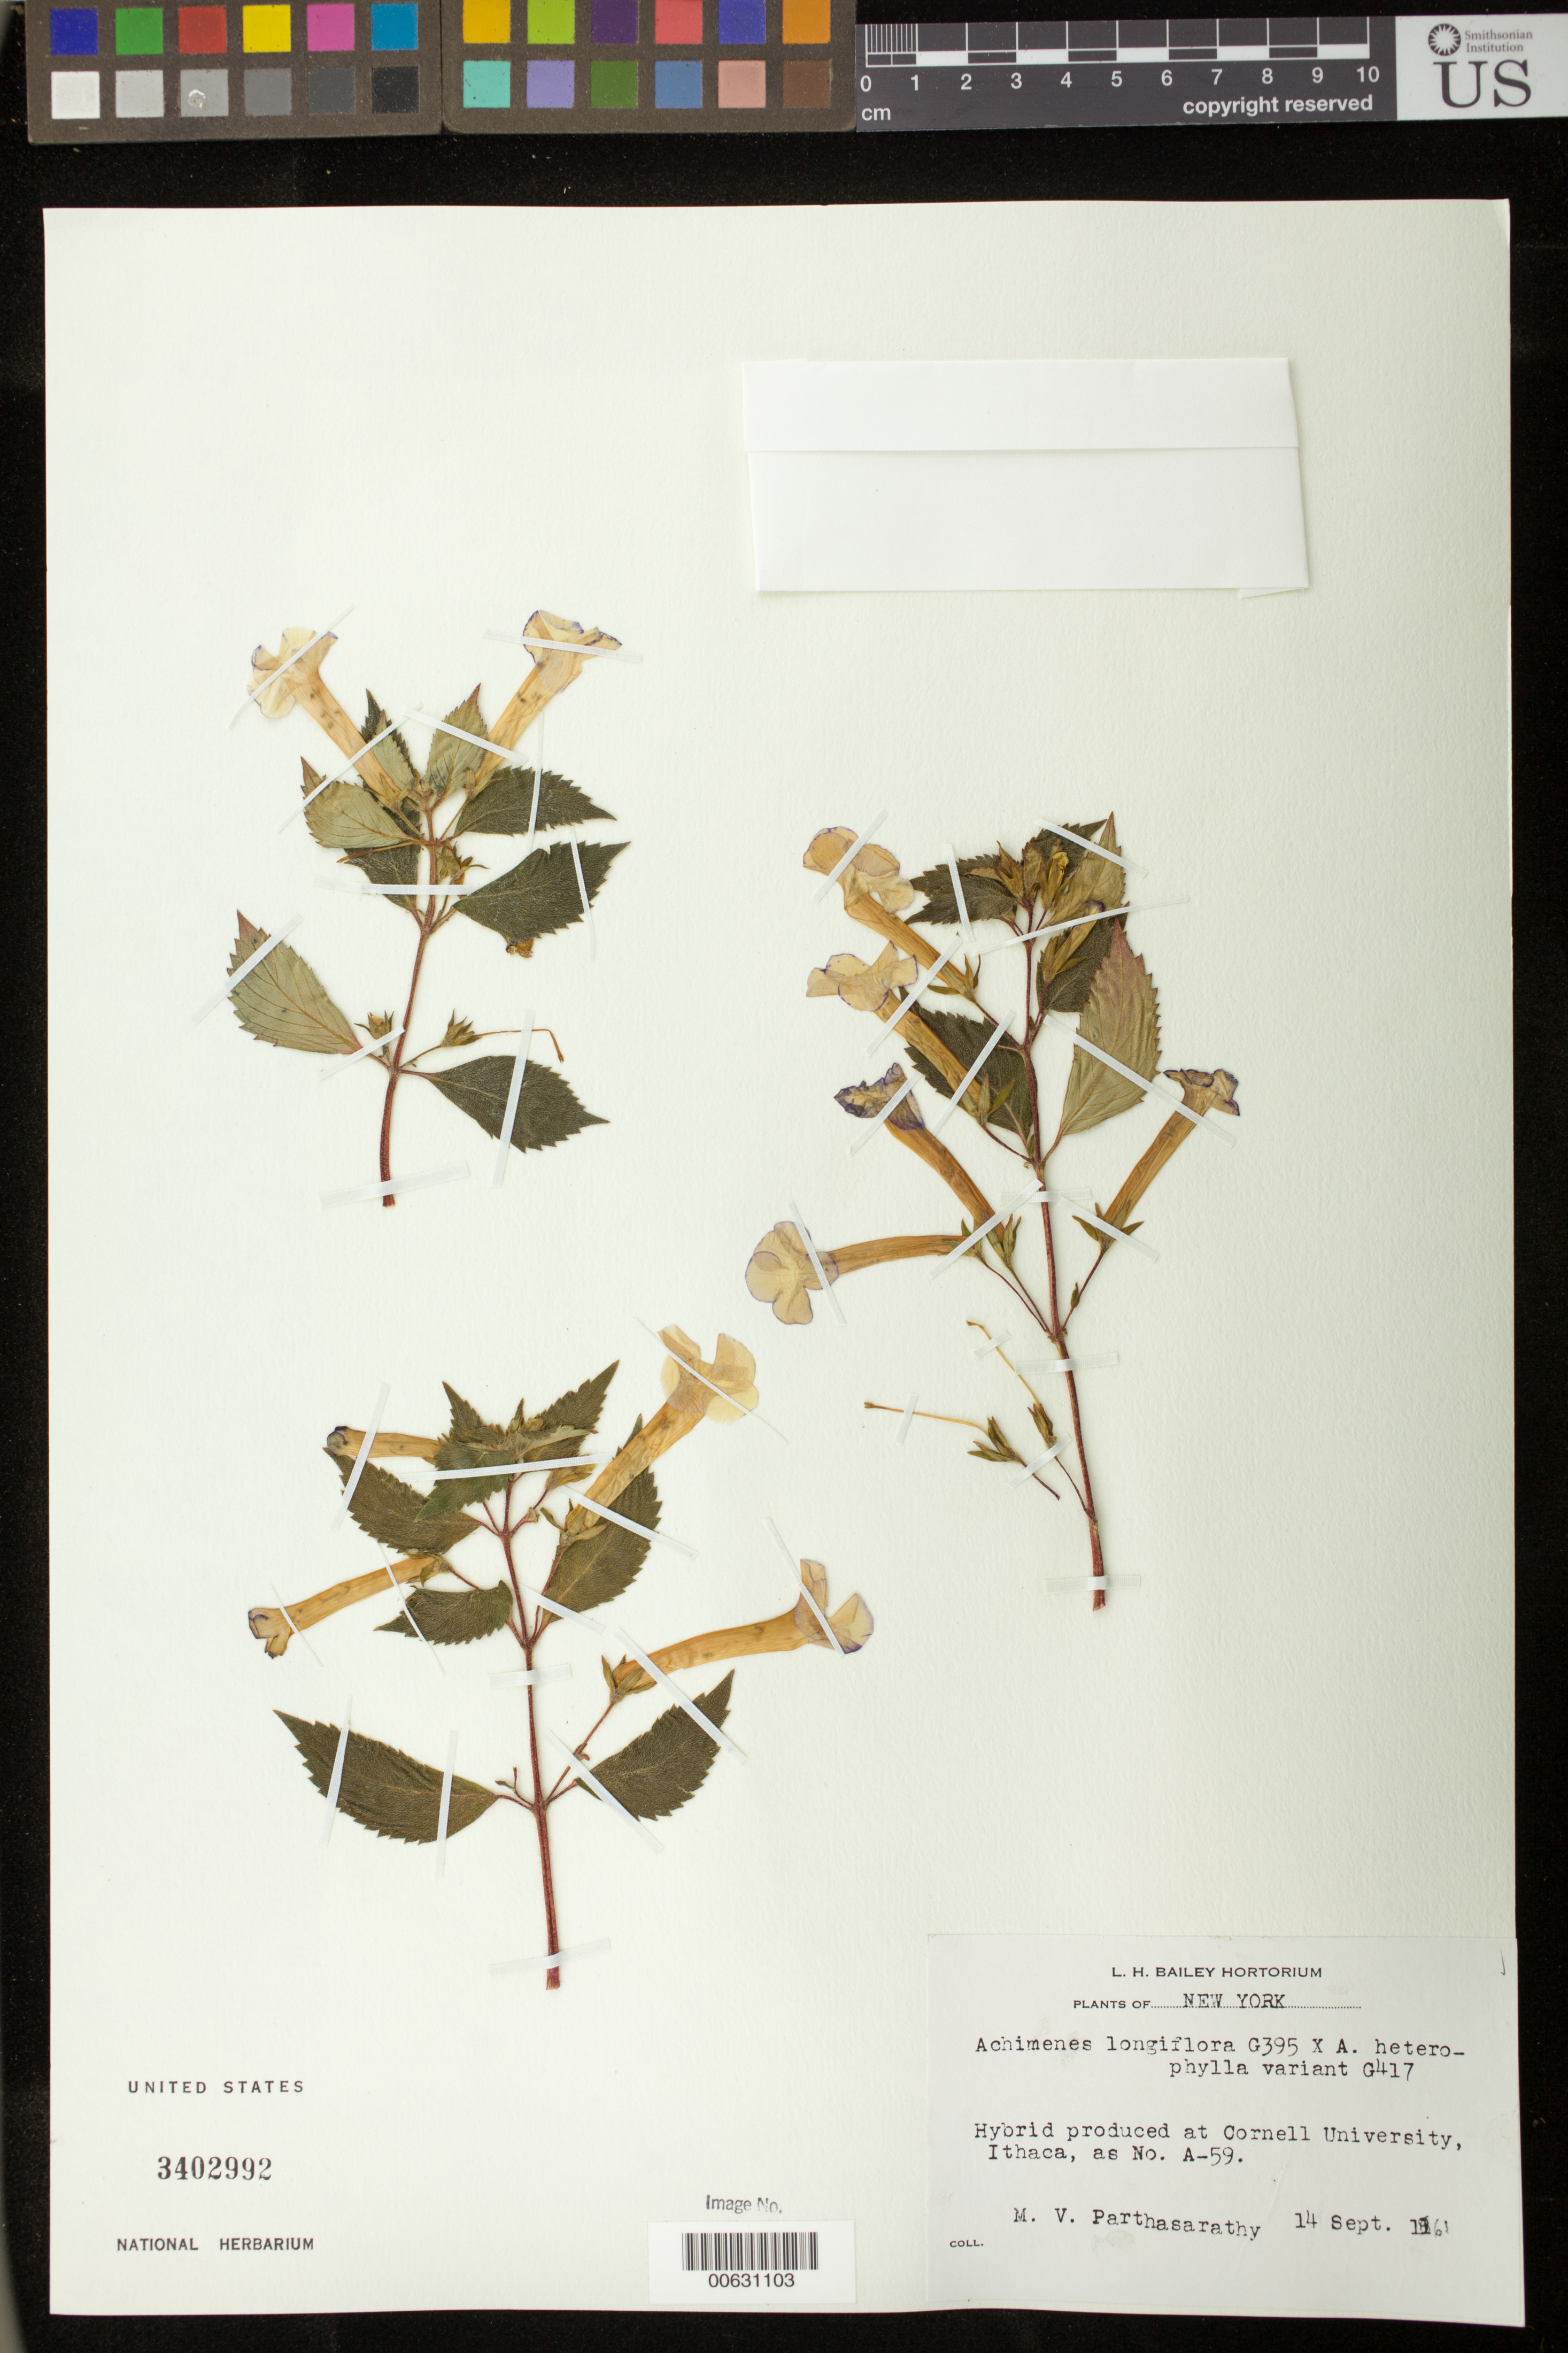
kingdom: Plantae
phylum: Tracheophyta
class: Magnoliopsida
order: Lamiales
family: Gesneriaceae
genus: Achimenes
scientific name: Achimenes hybrid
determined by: Skog, Laurence E.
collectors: M. Parthasarathy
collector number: s.n. [A-59]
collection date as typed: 14 Sep 1961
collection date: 1961-09-14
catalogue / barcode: US 3402992